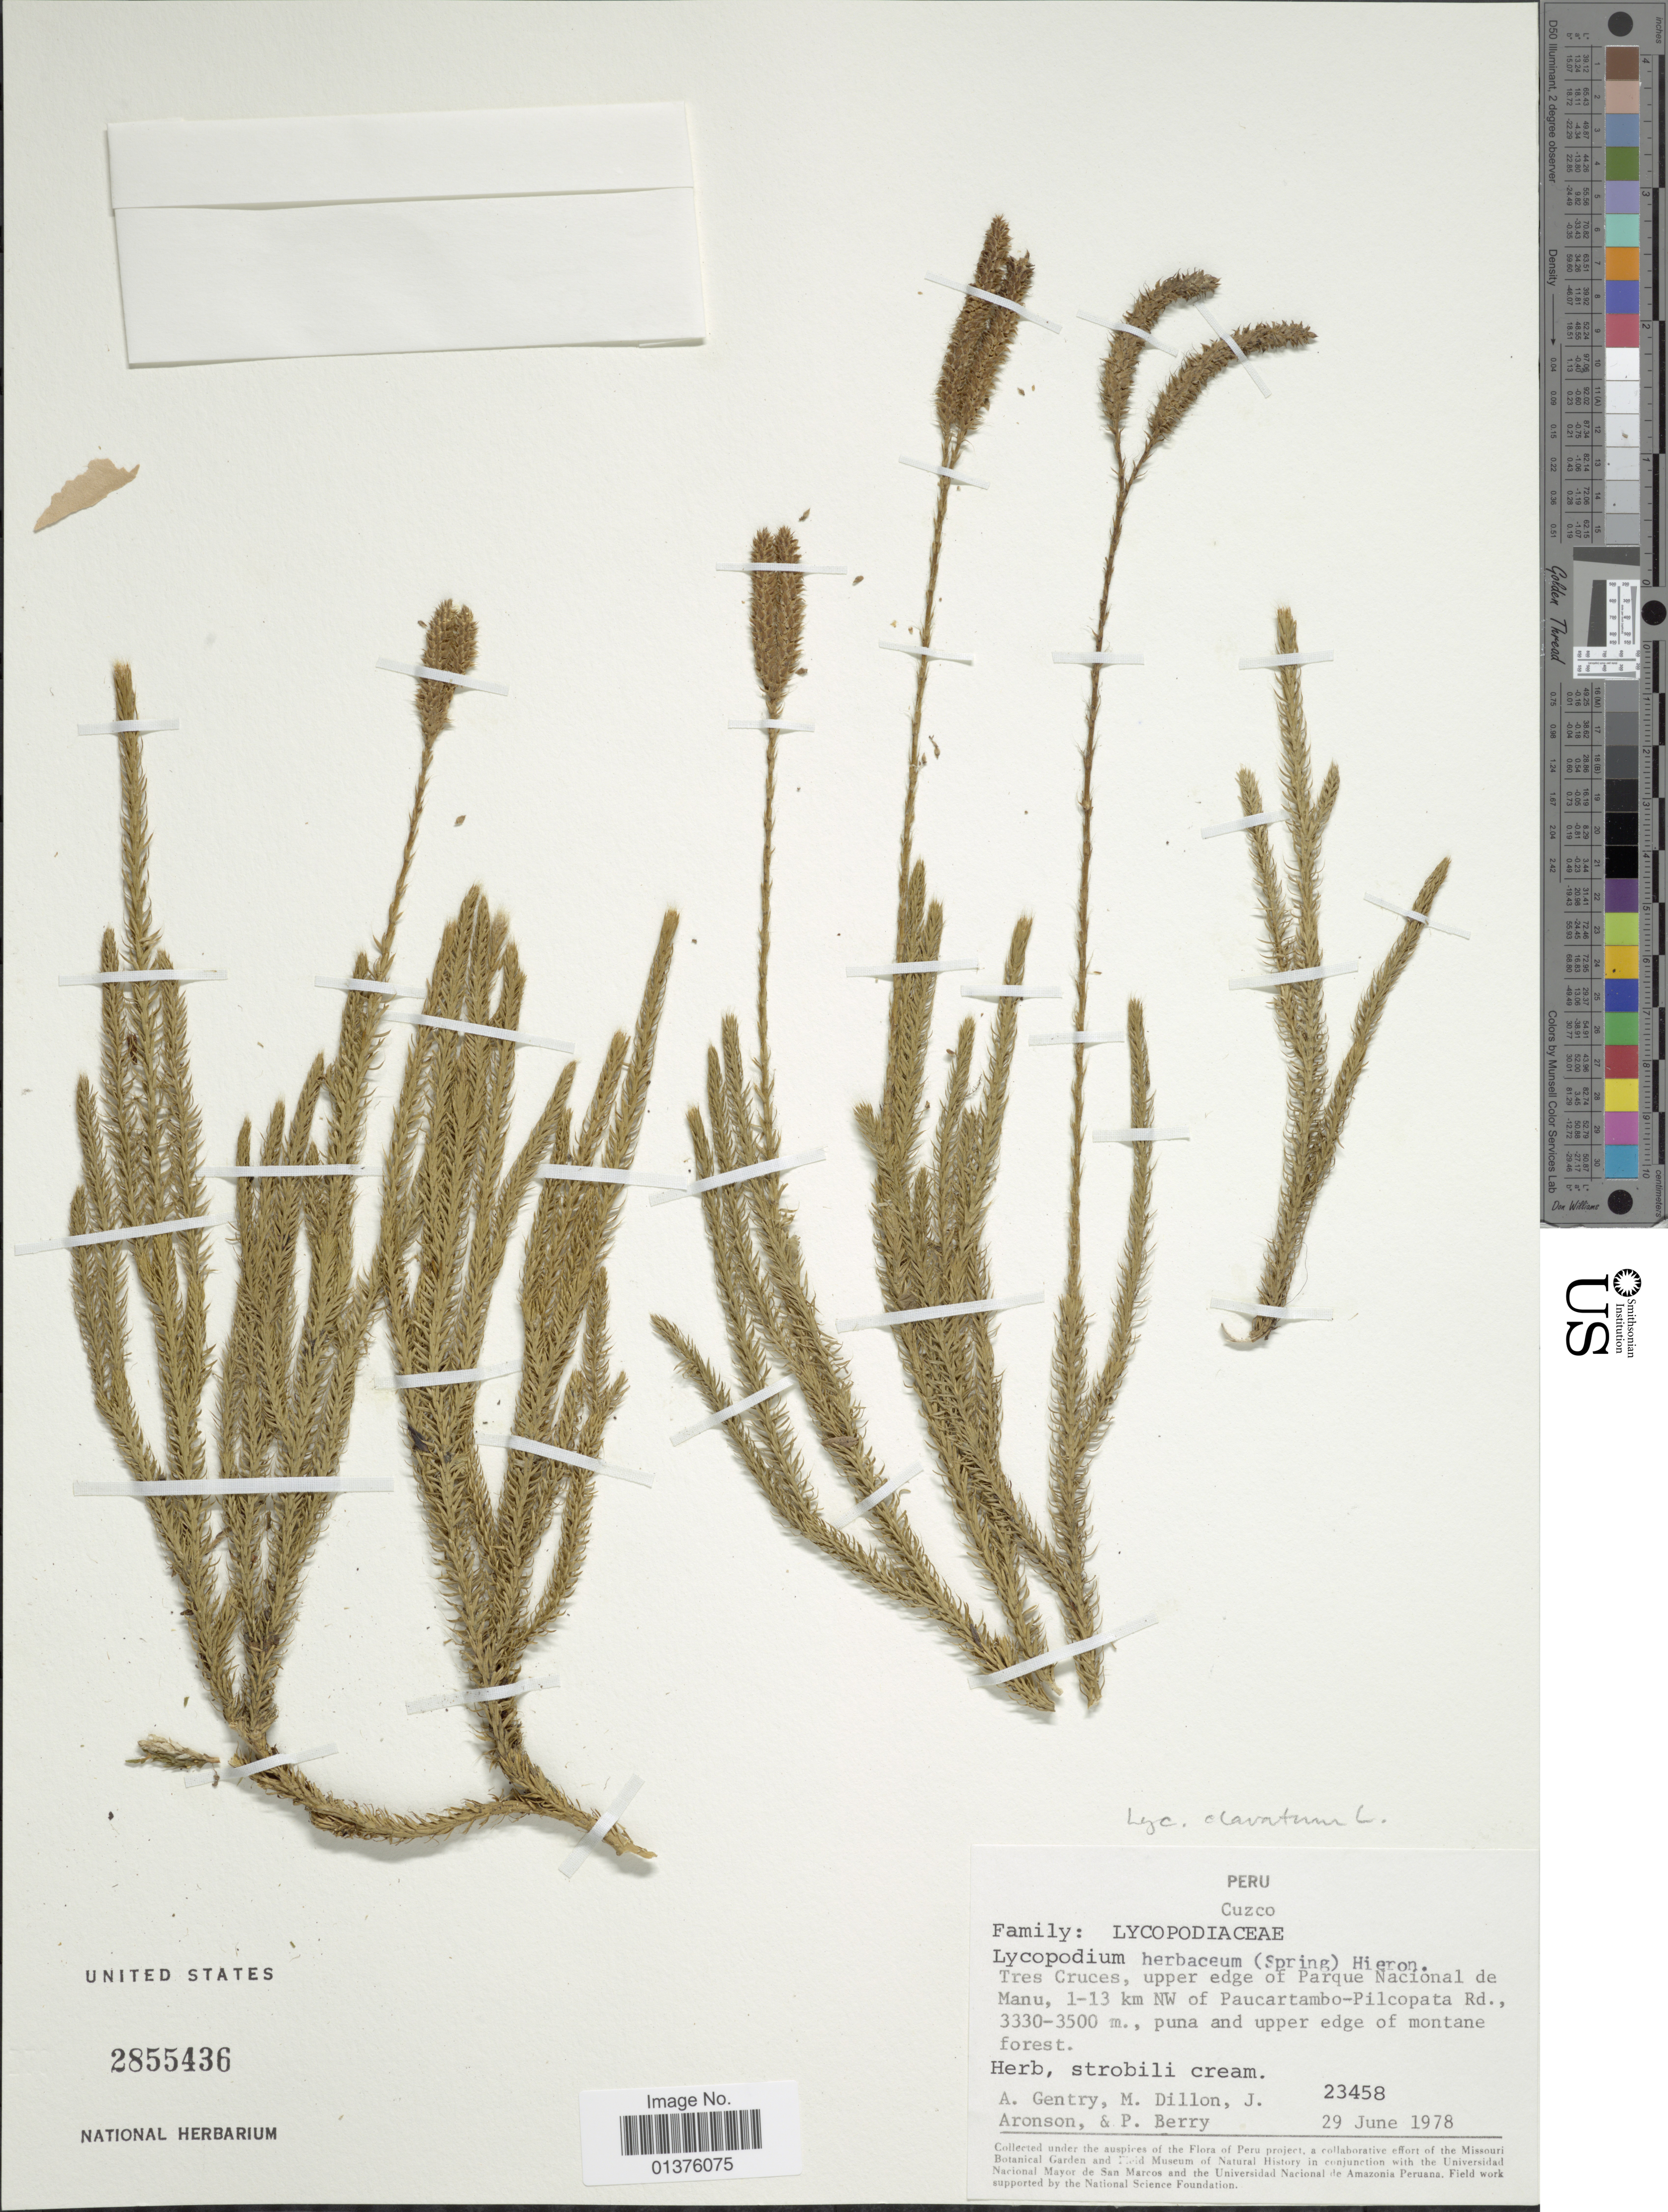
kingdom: Plantae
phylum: Tracheophyta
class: Lycopodiopsida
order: Lycopodiales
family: Lycopodiaceae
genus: Lycopodium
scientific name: Lycopodium clavatum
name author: L.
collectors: A. H. Gentry, M. O. Dillon, J. Aronson & P. Berry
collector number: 23458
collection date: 1978-06-29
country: Peru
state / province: Cusco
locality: Tres Cruces, upper edge of Parque Nacional de Manu, 1-13km NW of Paucartambo-Pilcopata Rd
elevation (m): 3330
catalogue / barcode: US 2855436